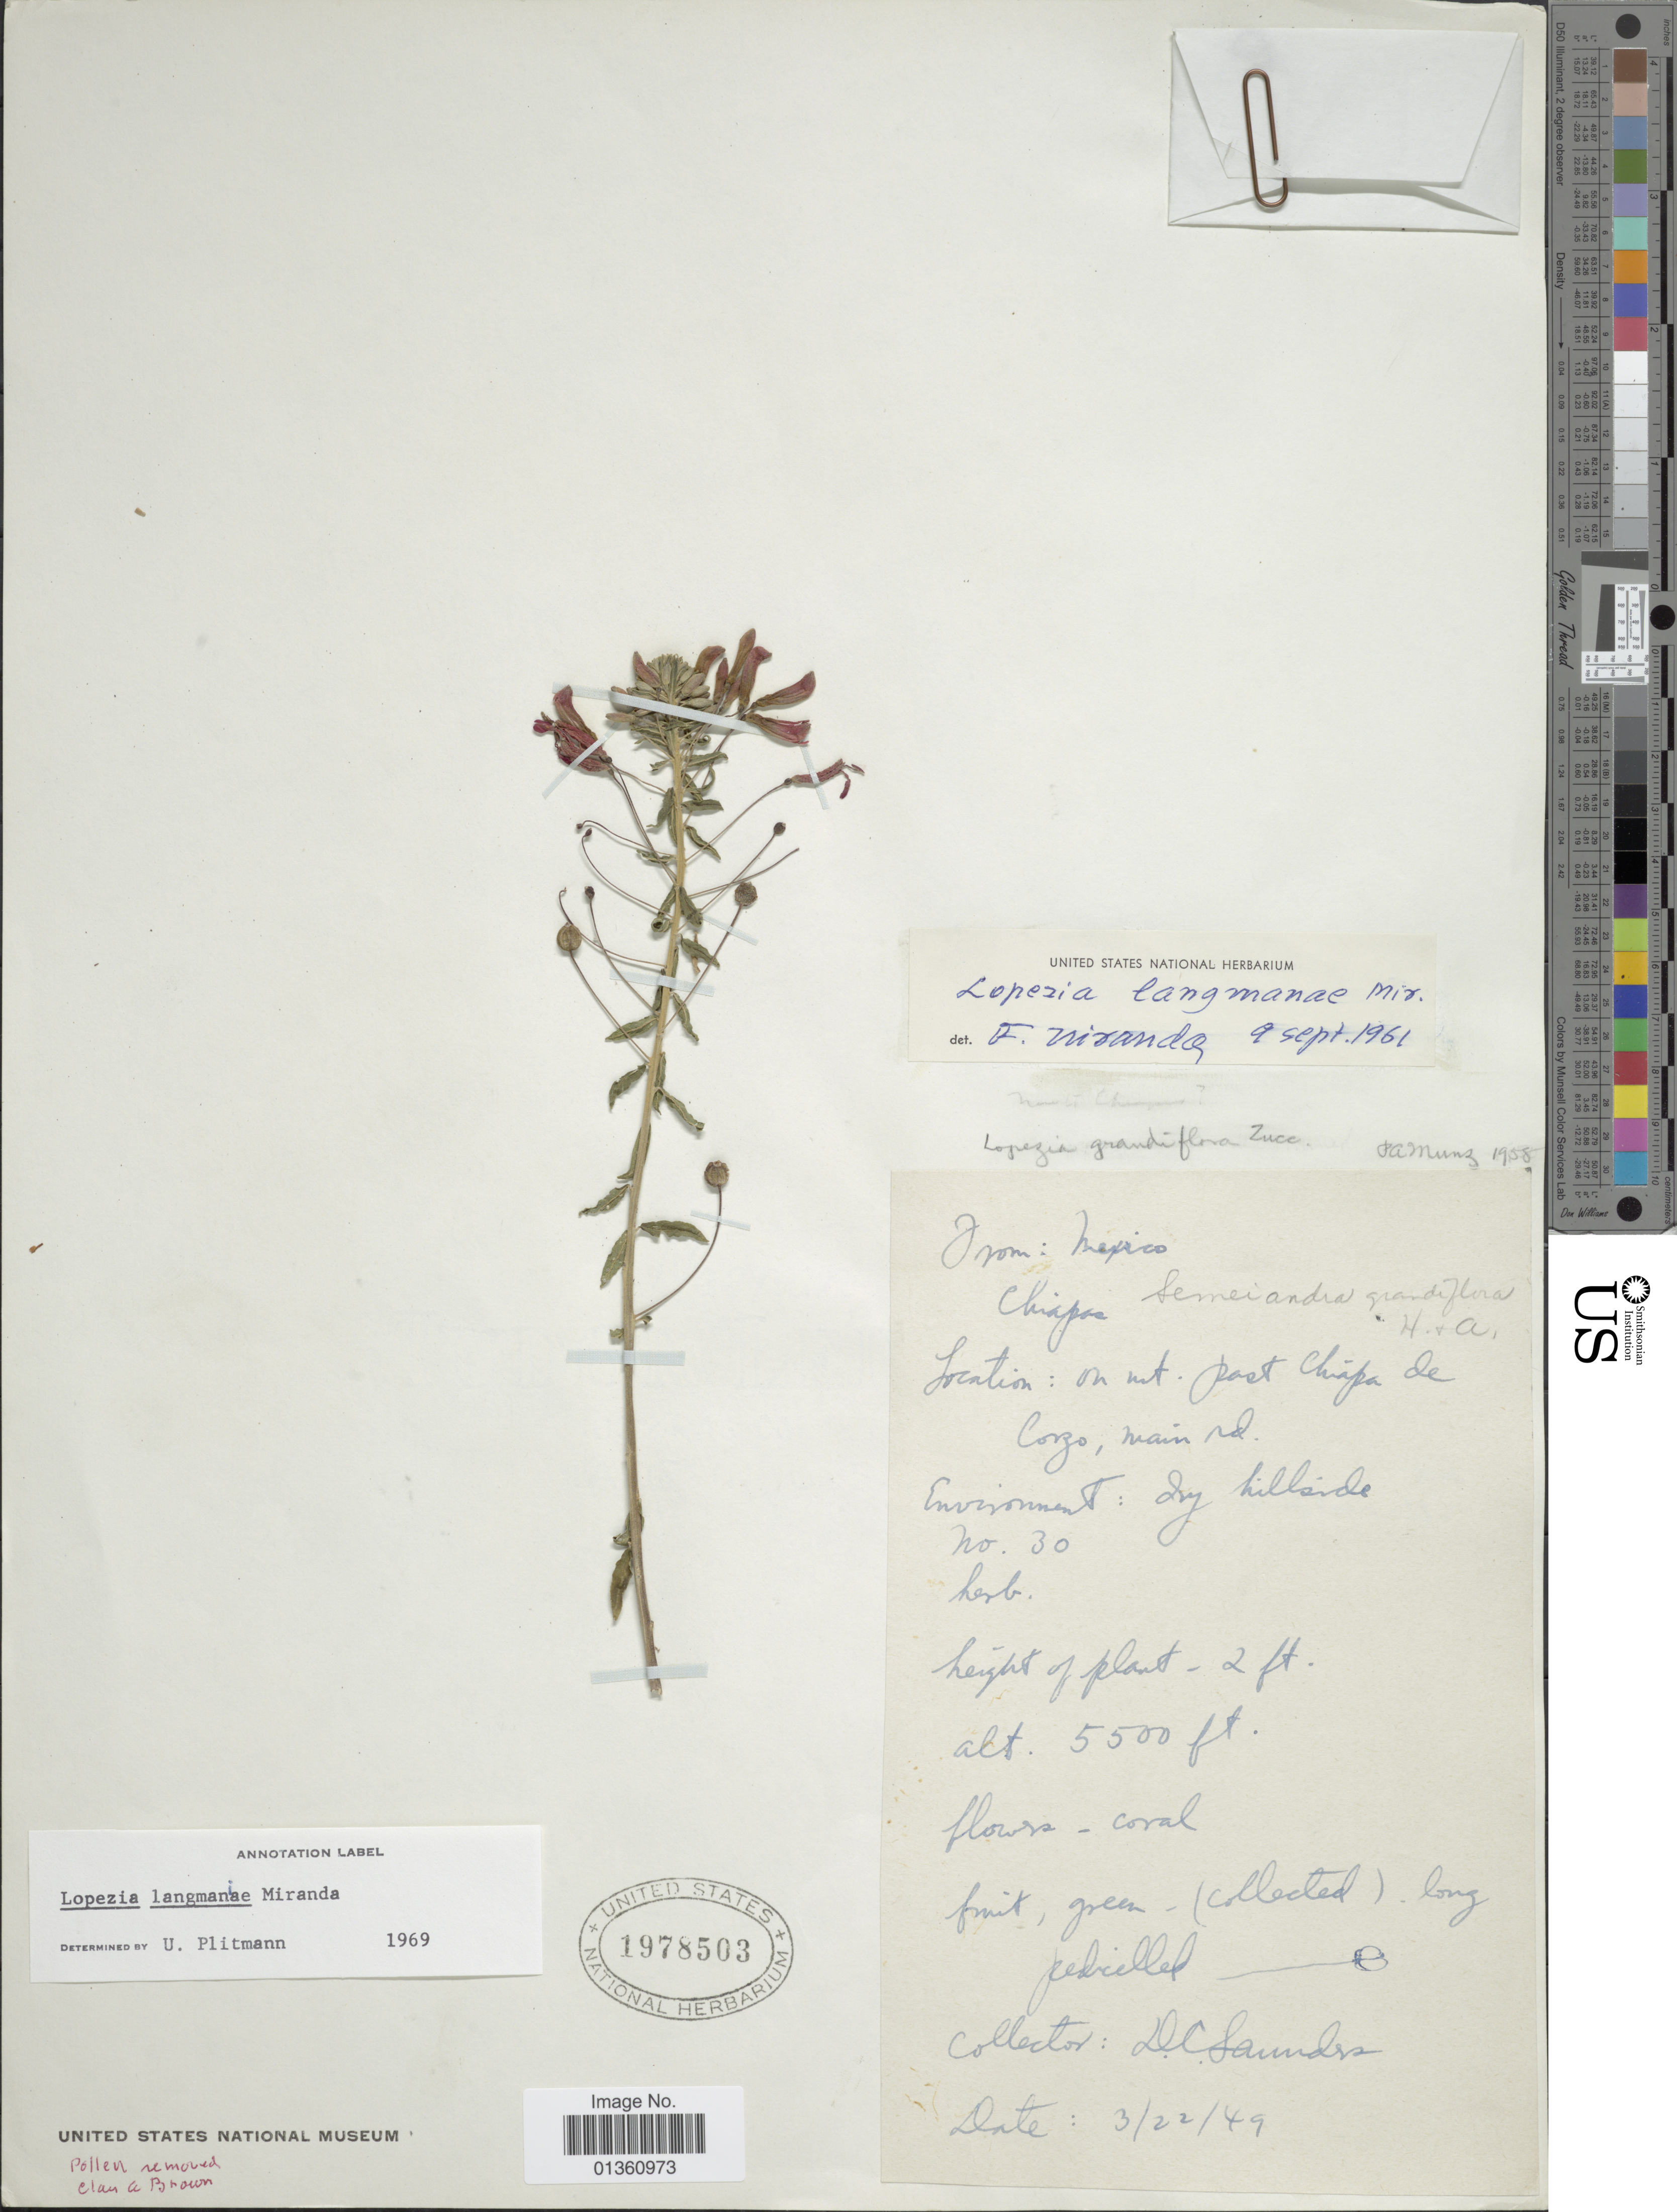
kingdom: Plantae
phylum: Tracheophyta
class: Magnoliopsida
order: Myrtales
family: Onagraceae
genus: Lopezia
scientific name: Lopezia langmaniae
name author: Miranda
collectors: D. Saunder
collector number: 30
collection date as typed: Transcribed d/m/y: 22/3/49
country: Mexico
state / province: Chiapas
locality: On Mt. past Chiapa de Corzo, main rd.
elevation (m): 1676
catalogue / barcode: US 1978503